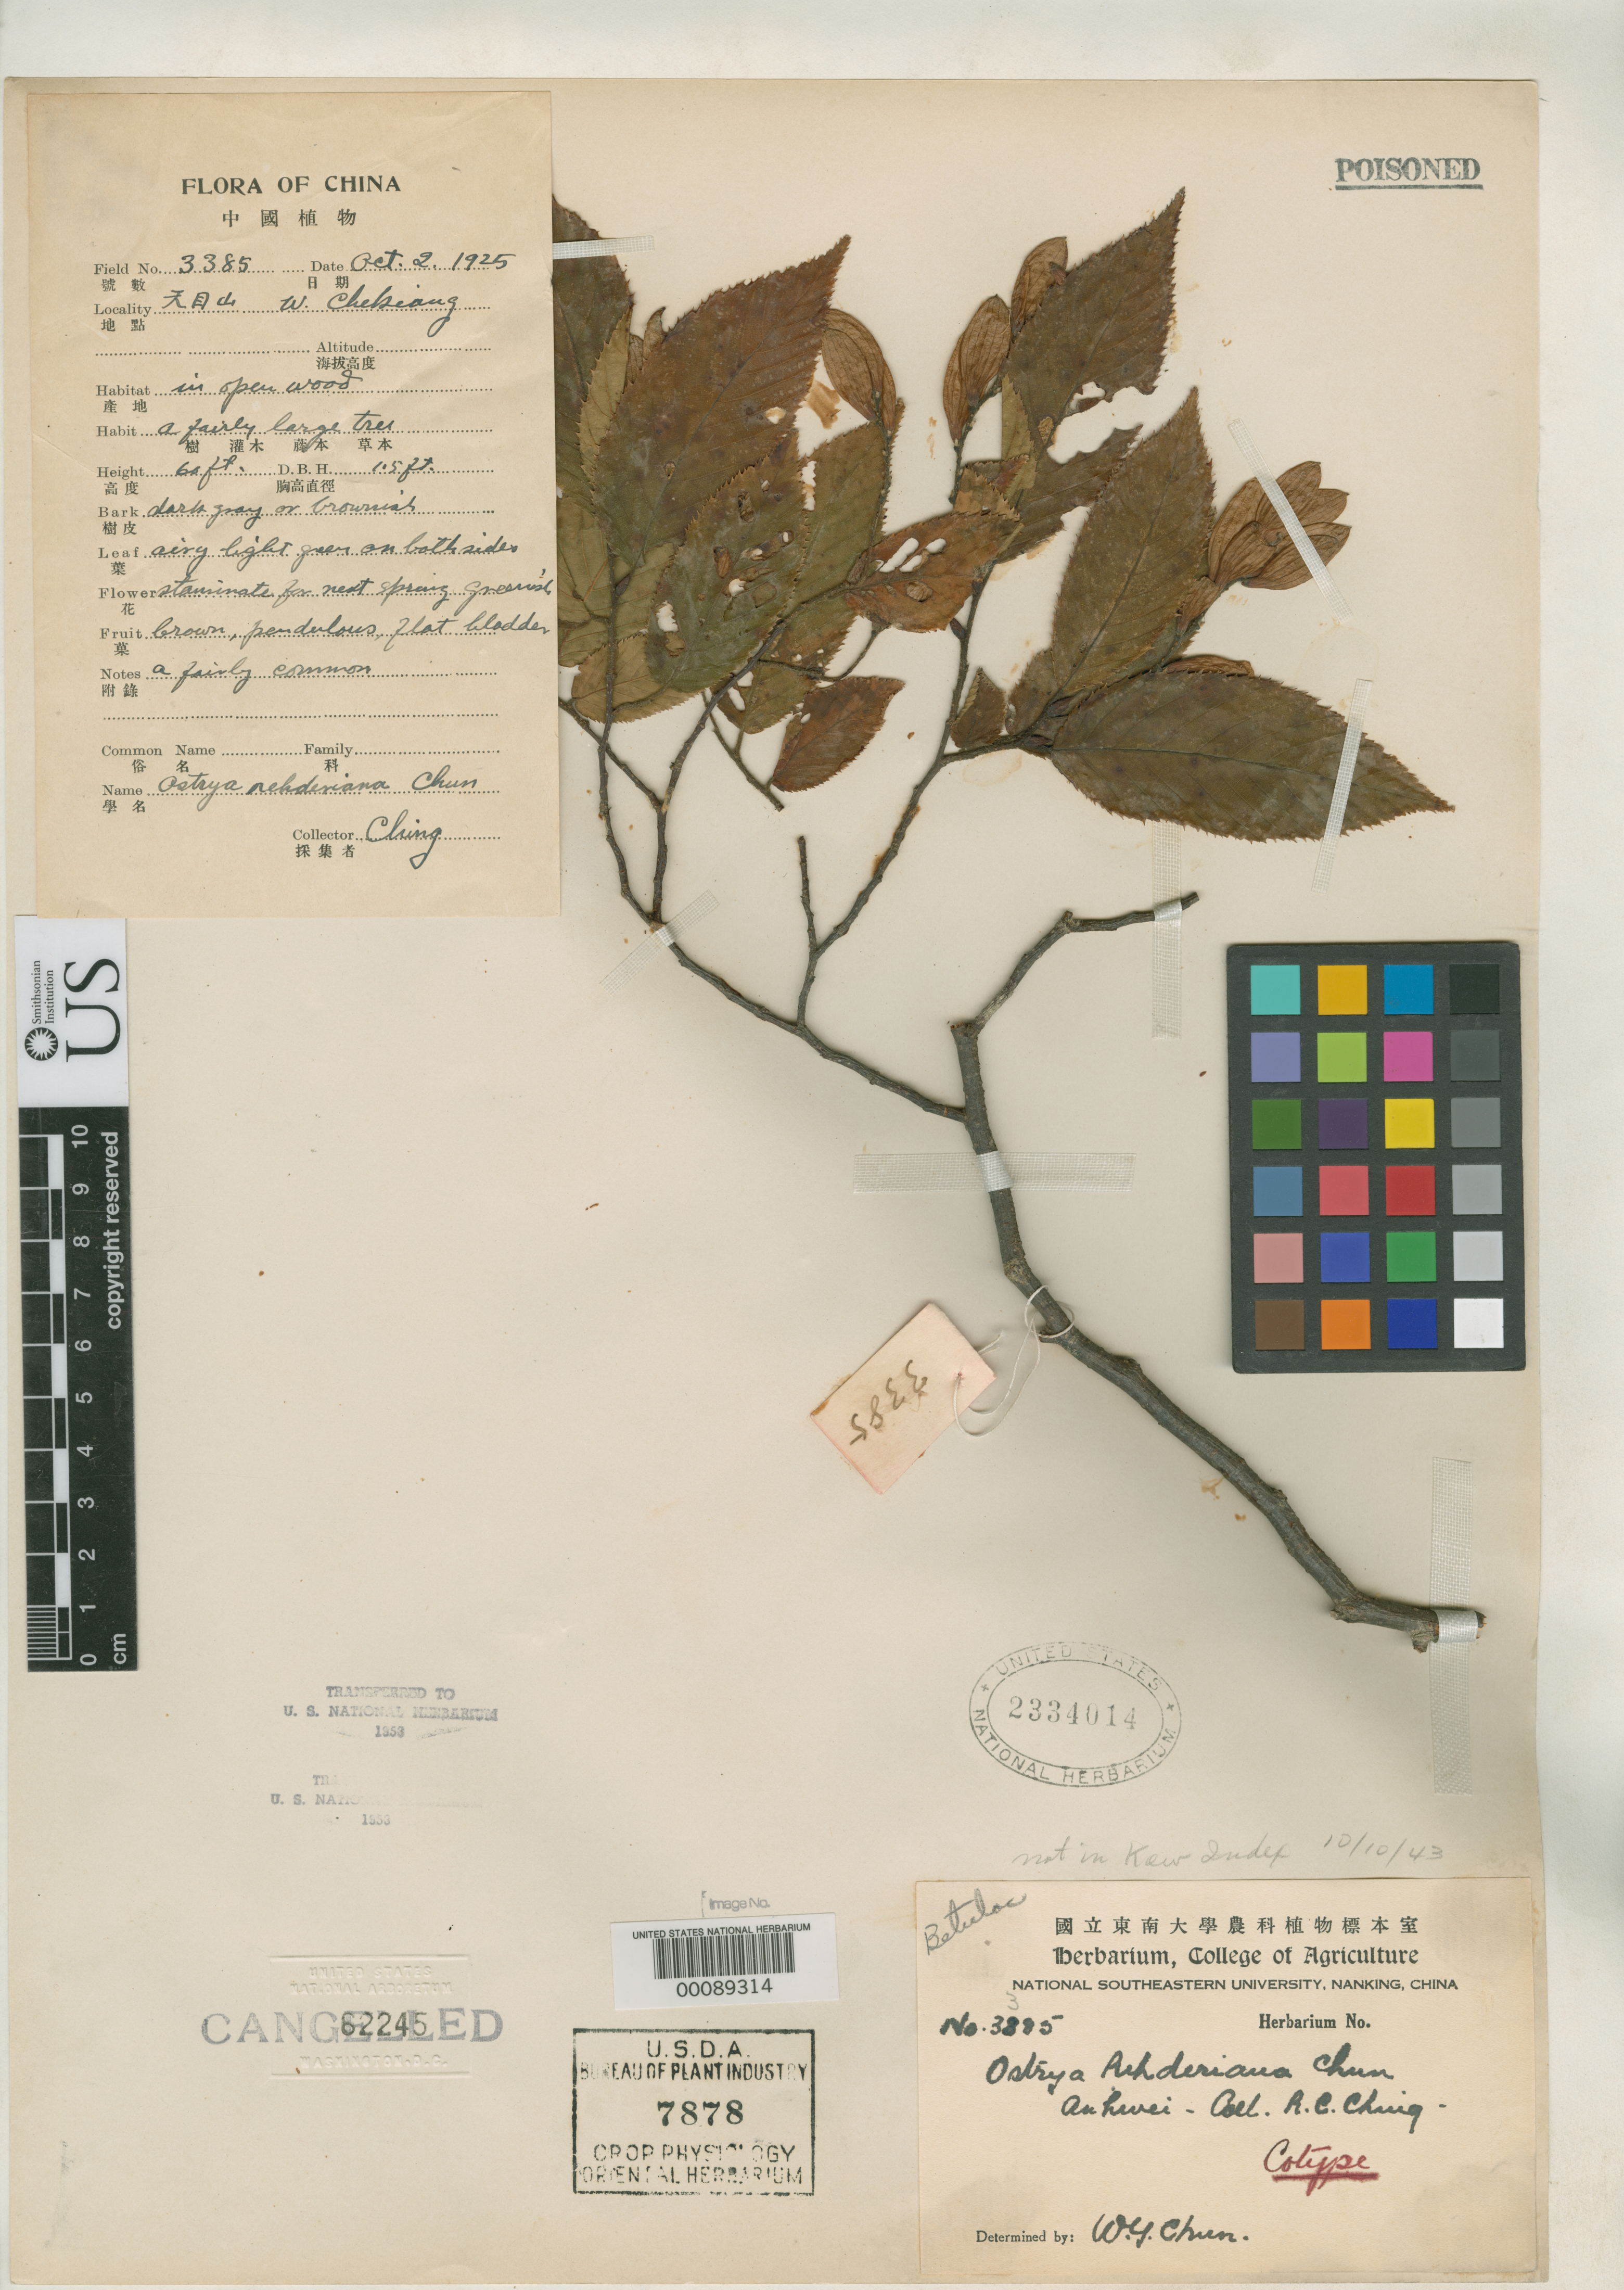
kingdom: Plantae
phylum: Tracheophyta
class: Magnoliopsida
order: Fagales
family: Betulaceae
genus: Ostrya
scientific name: Ostrya rehderiana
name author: Chun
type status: Isotype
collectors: R. C. Ching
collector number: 3385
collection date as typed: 02 Oct 1925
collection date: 1925-10-02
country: China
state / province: Anhui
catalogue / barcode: US 2334014